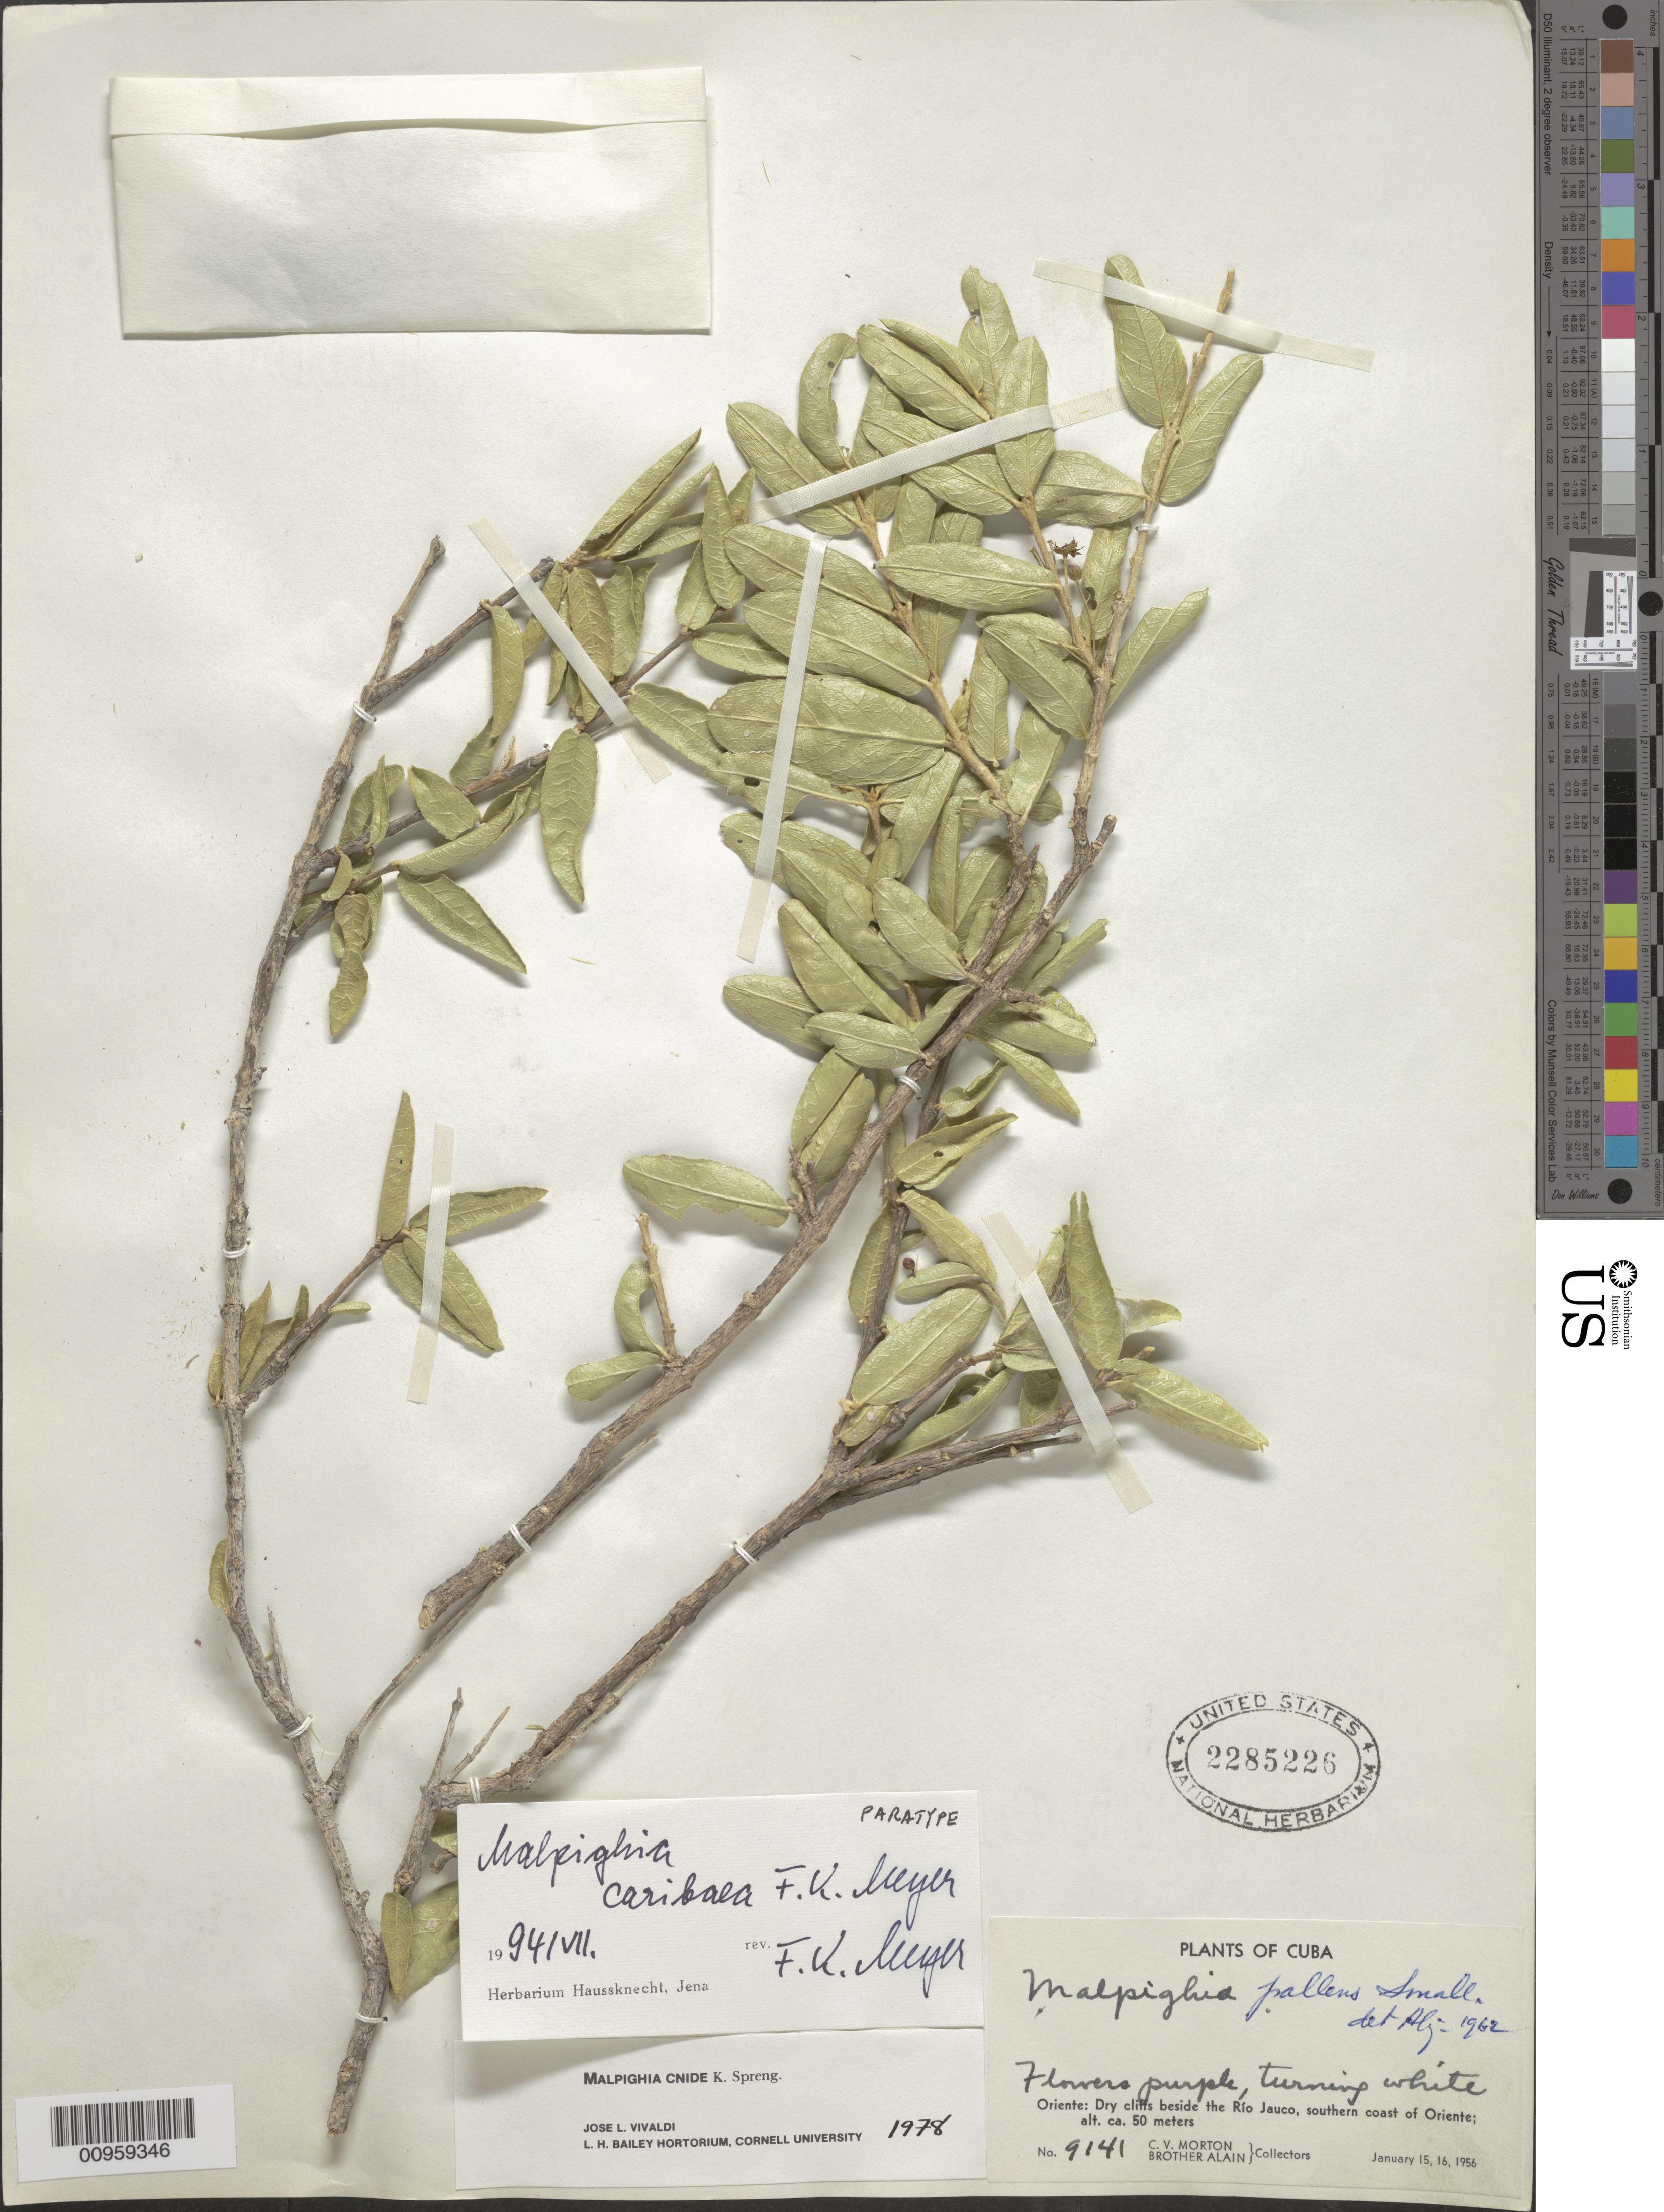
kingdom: Plantae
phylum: Tracheophyta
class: Magnoliopsida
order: Malpighiales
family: Malpighiaceae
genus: Malpighia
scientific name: Malpighia caribaea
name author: F.K. Mey.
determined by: Meyer, F. K.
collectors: C. V. Morton & A. H. Liogier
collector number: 9141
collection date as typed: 15 Jan 1956 to 16 Jan 1956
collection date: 1956-01-15/1956-01-16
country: Cuba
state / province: Oriente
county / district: Dry forest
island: Cuba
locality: Río Jauco, southern coast of Oriente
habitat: Dry cliffs beside rio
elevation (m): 50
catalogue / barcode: US 2285226